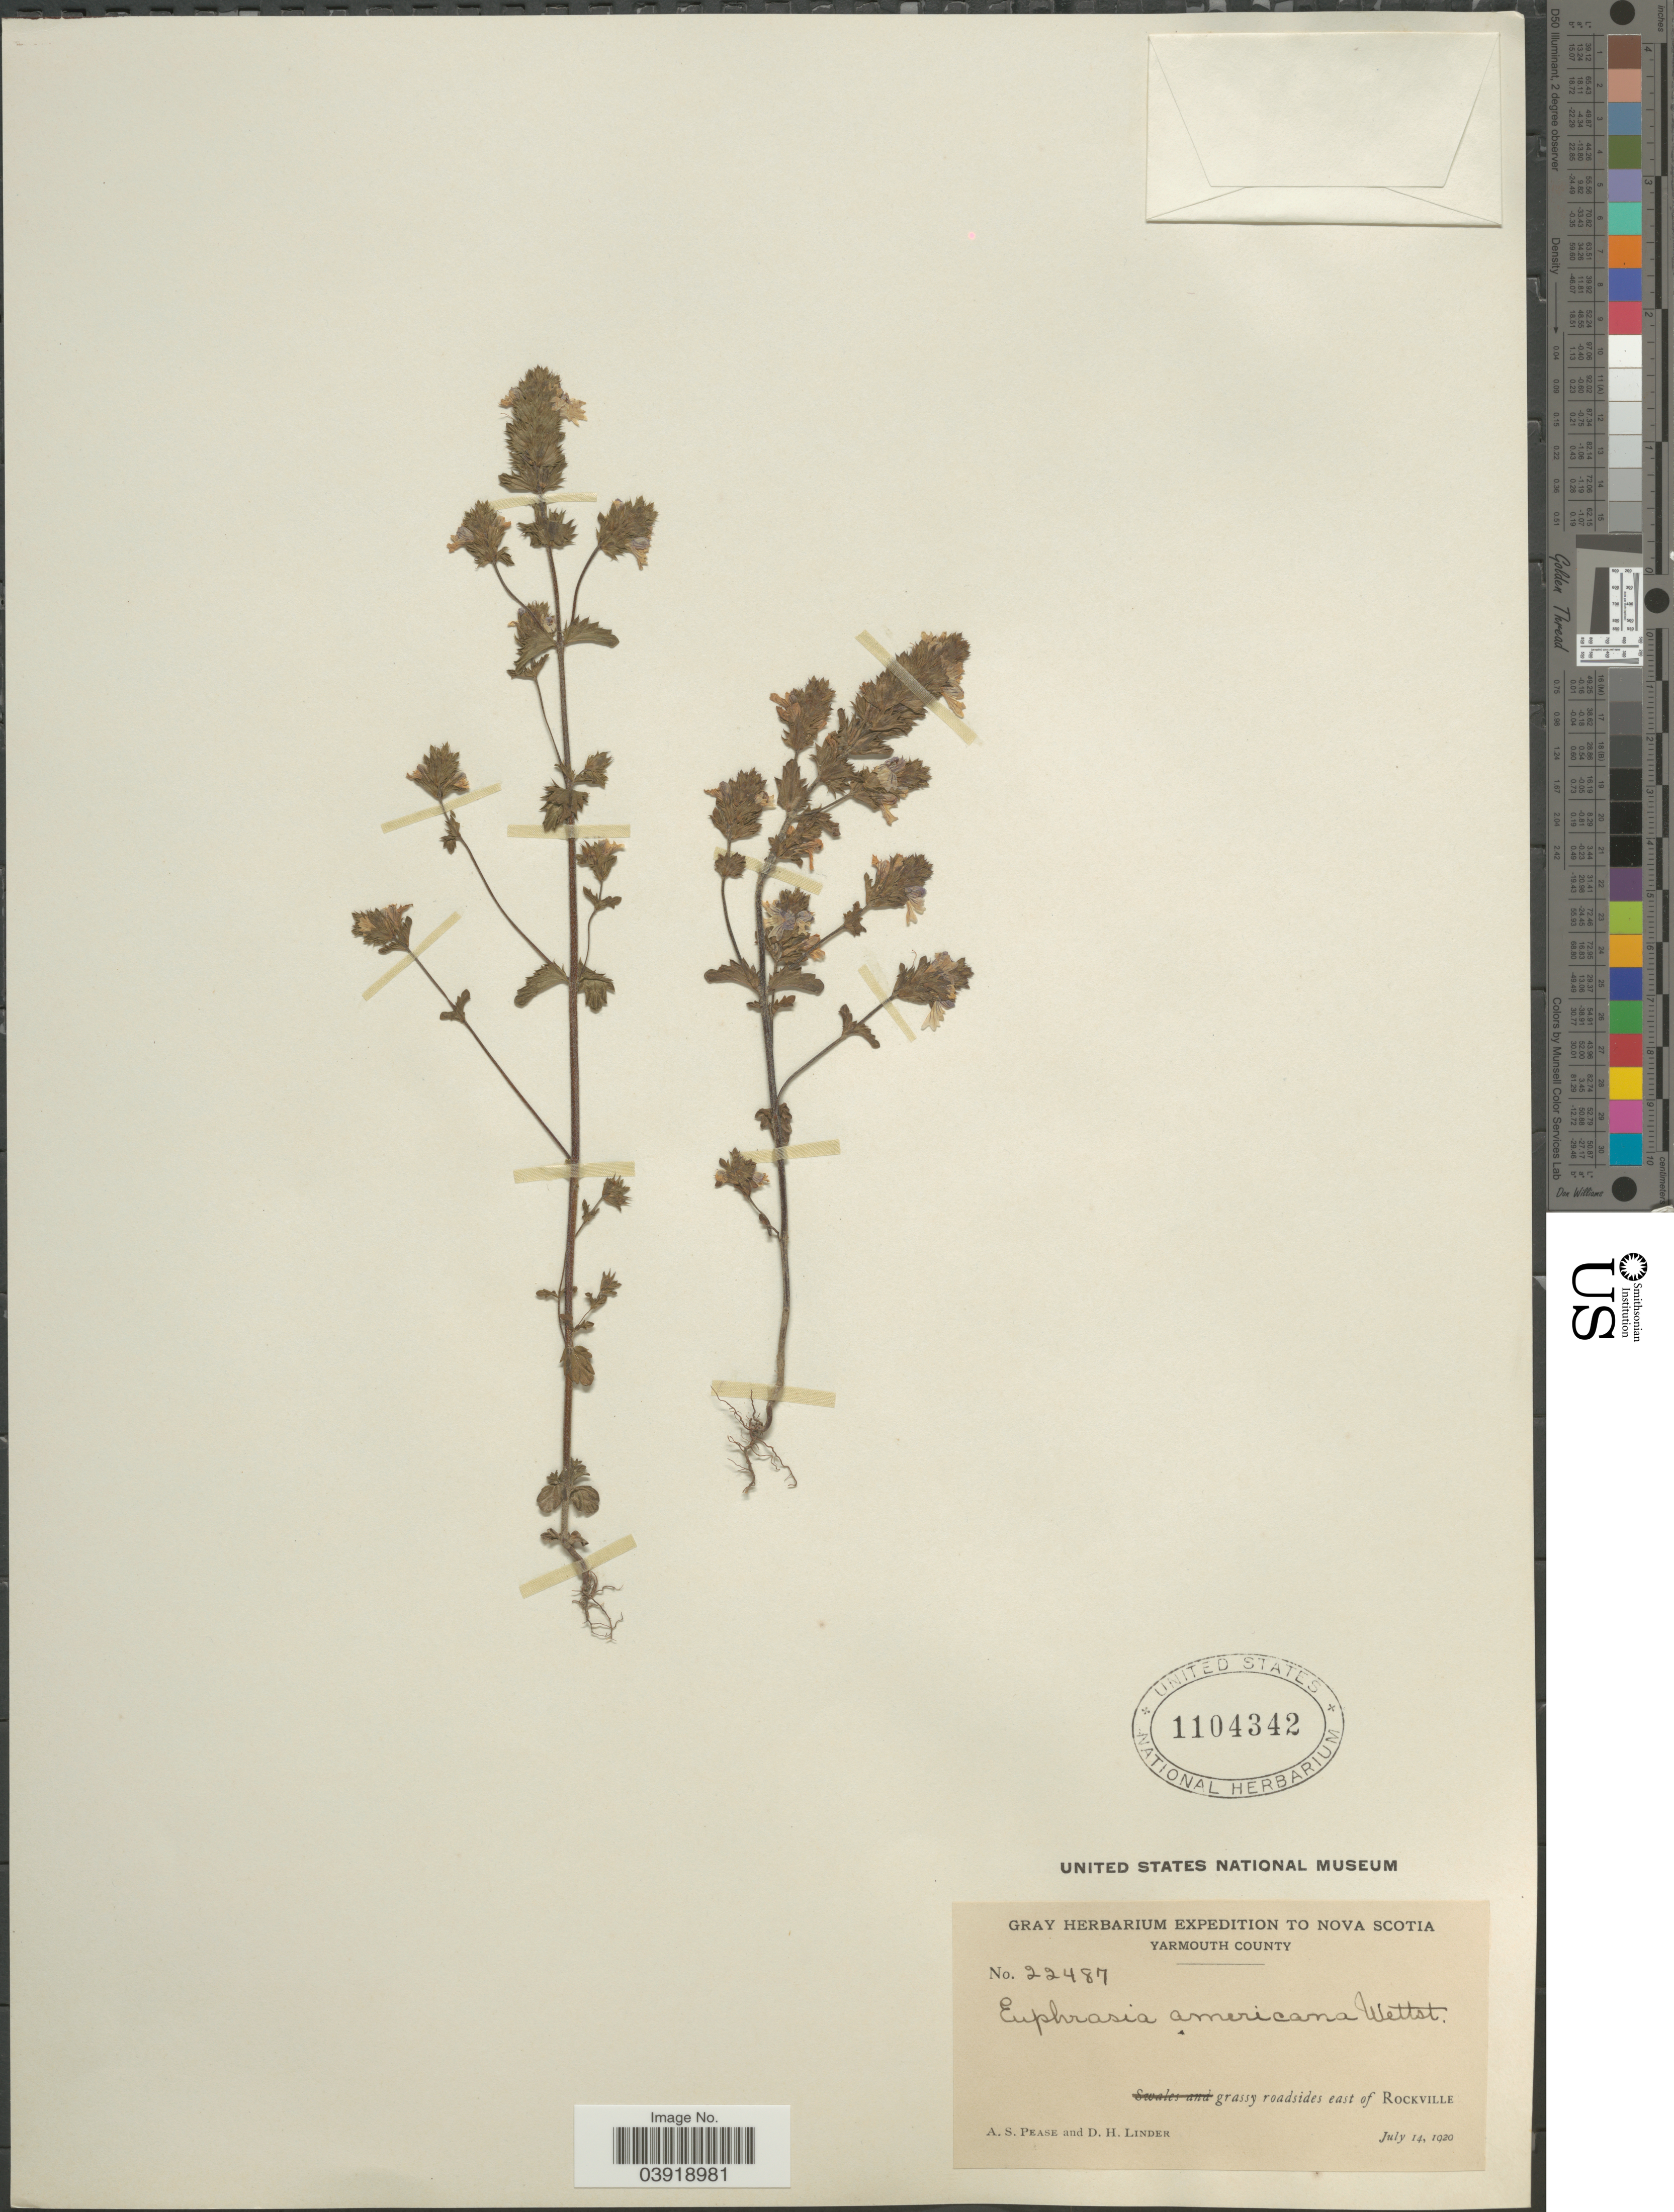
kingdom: Plantae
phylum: Tracheophyta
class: Magnoliopsida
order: Lamiales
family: Orobanchaceae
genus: Euphrasia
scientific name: Euphrasia americana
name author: Wettst.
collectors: A. S. Pease & D. Linder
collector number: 22487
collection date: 1920-07-14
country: Canada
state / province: Nova Scotia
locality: Yarmouth County. East of Rockville.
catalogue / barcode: US 1104342